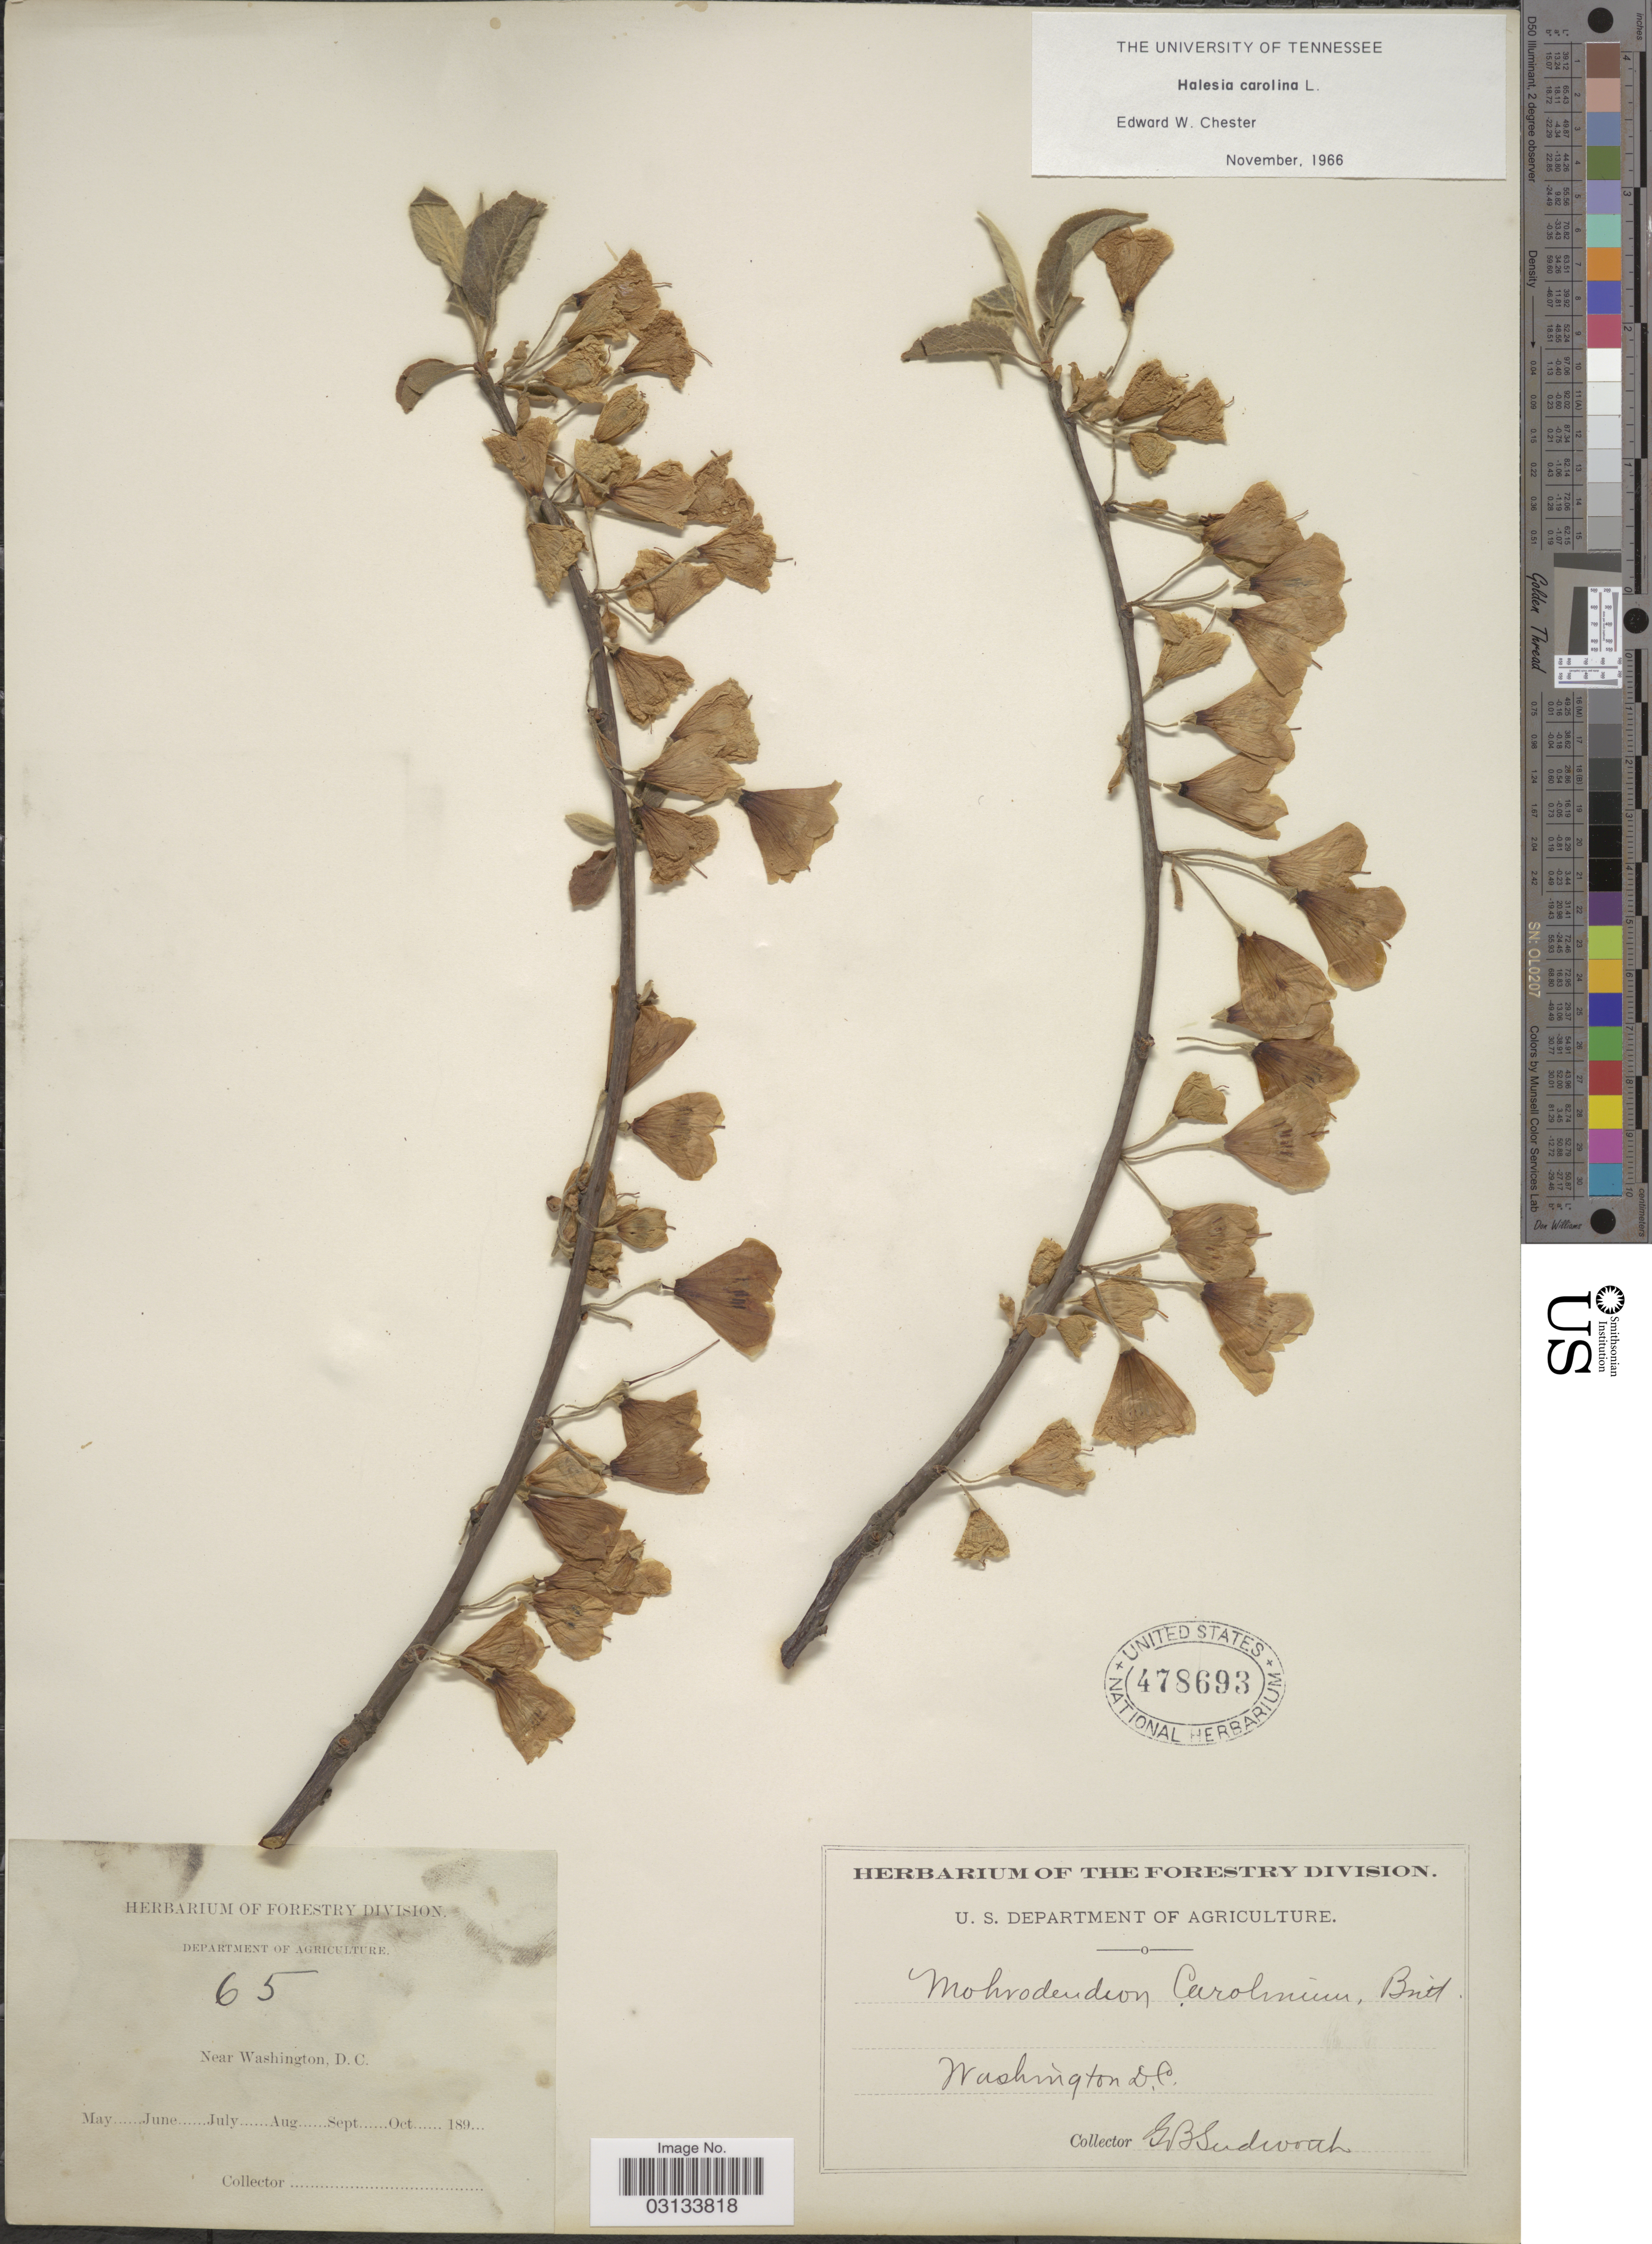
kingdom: Plantae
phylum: Tracheophyta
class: Magnoliopsida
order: Ericales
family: Styracaceae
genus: Halesia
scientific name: Halesia carolina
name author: L.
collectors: G. B. Sudworth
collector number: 65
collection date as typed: May June July Aug Sept Oct 189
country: United States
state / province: District of Columbia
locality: Near Washington, D. C.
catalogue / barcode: US 478693